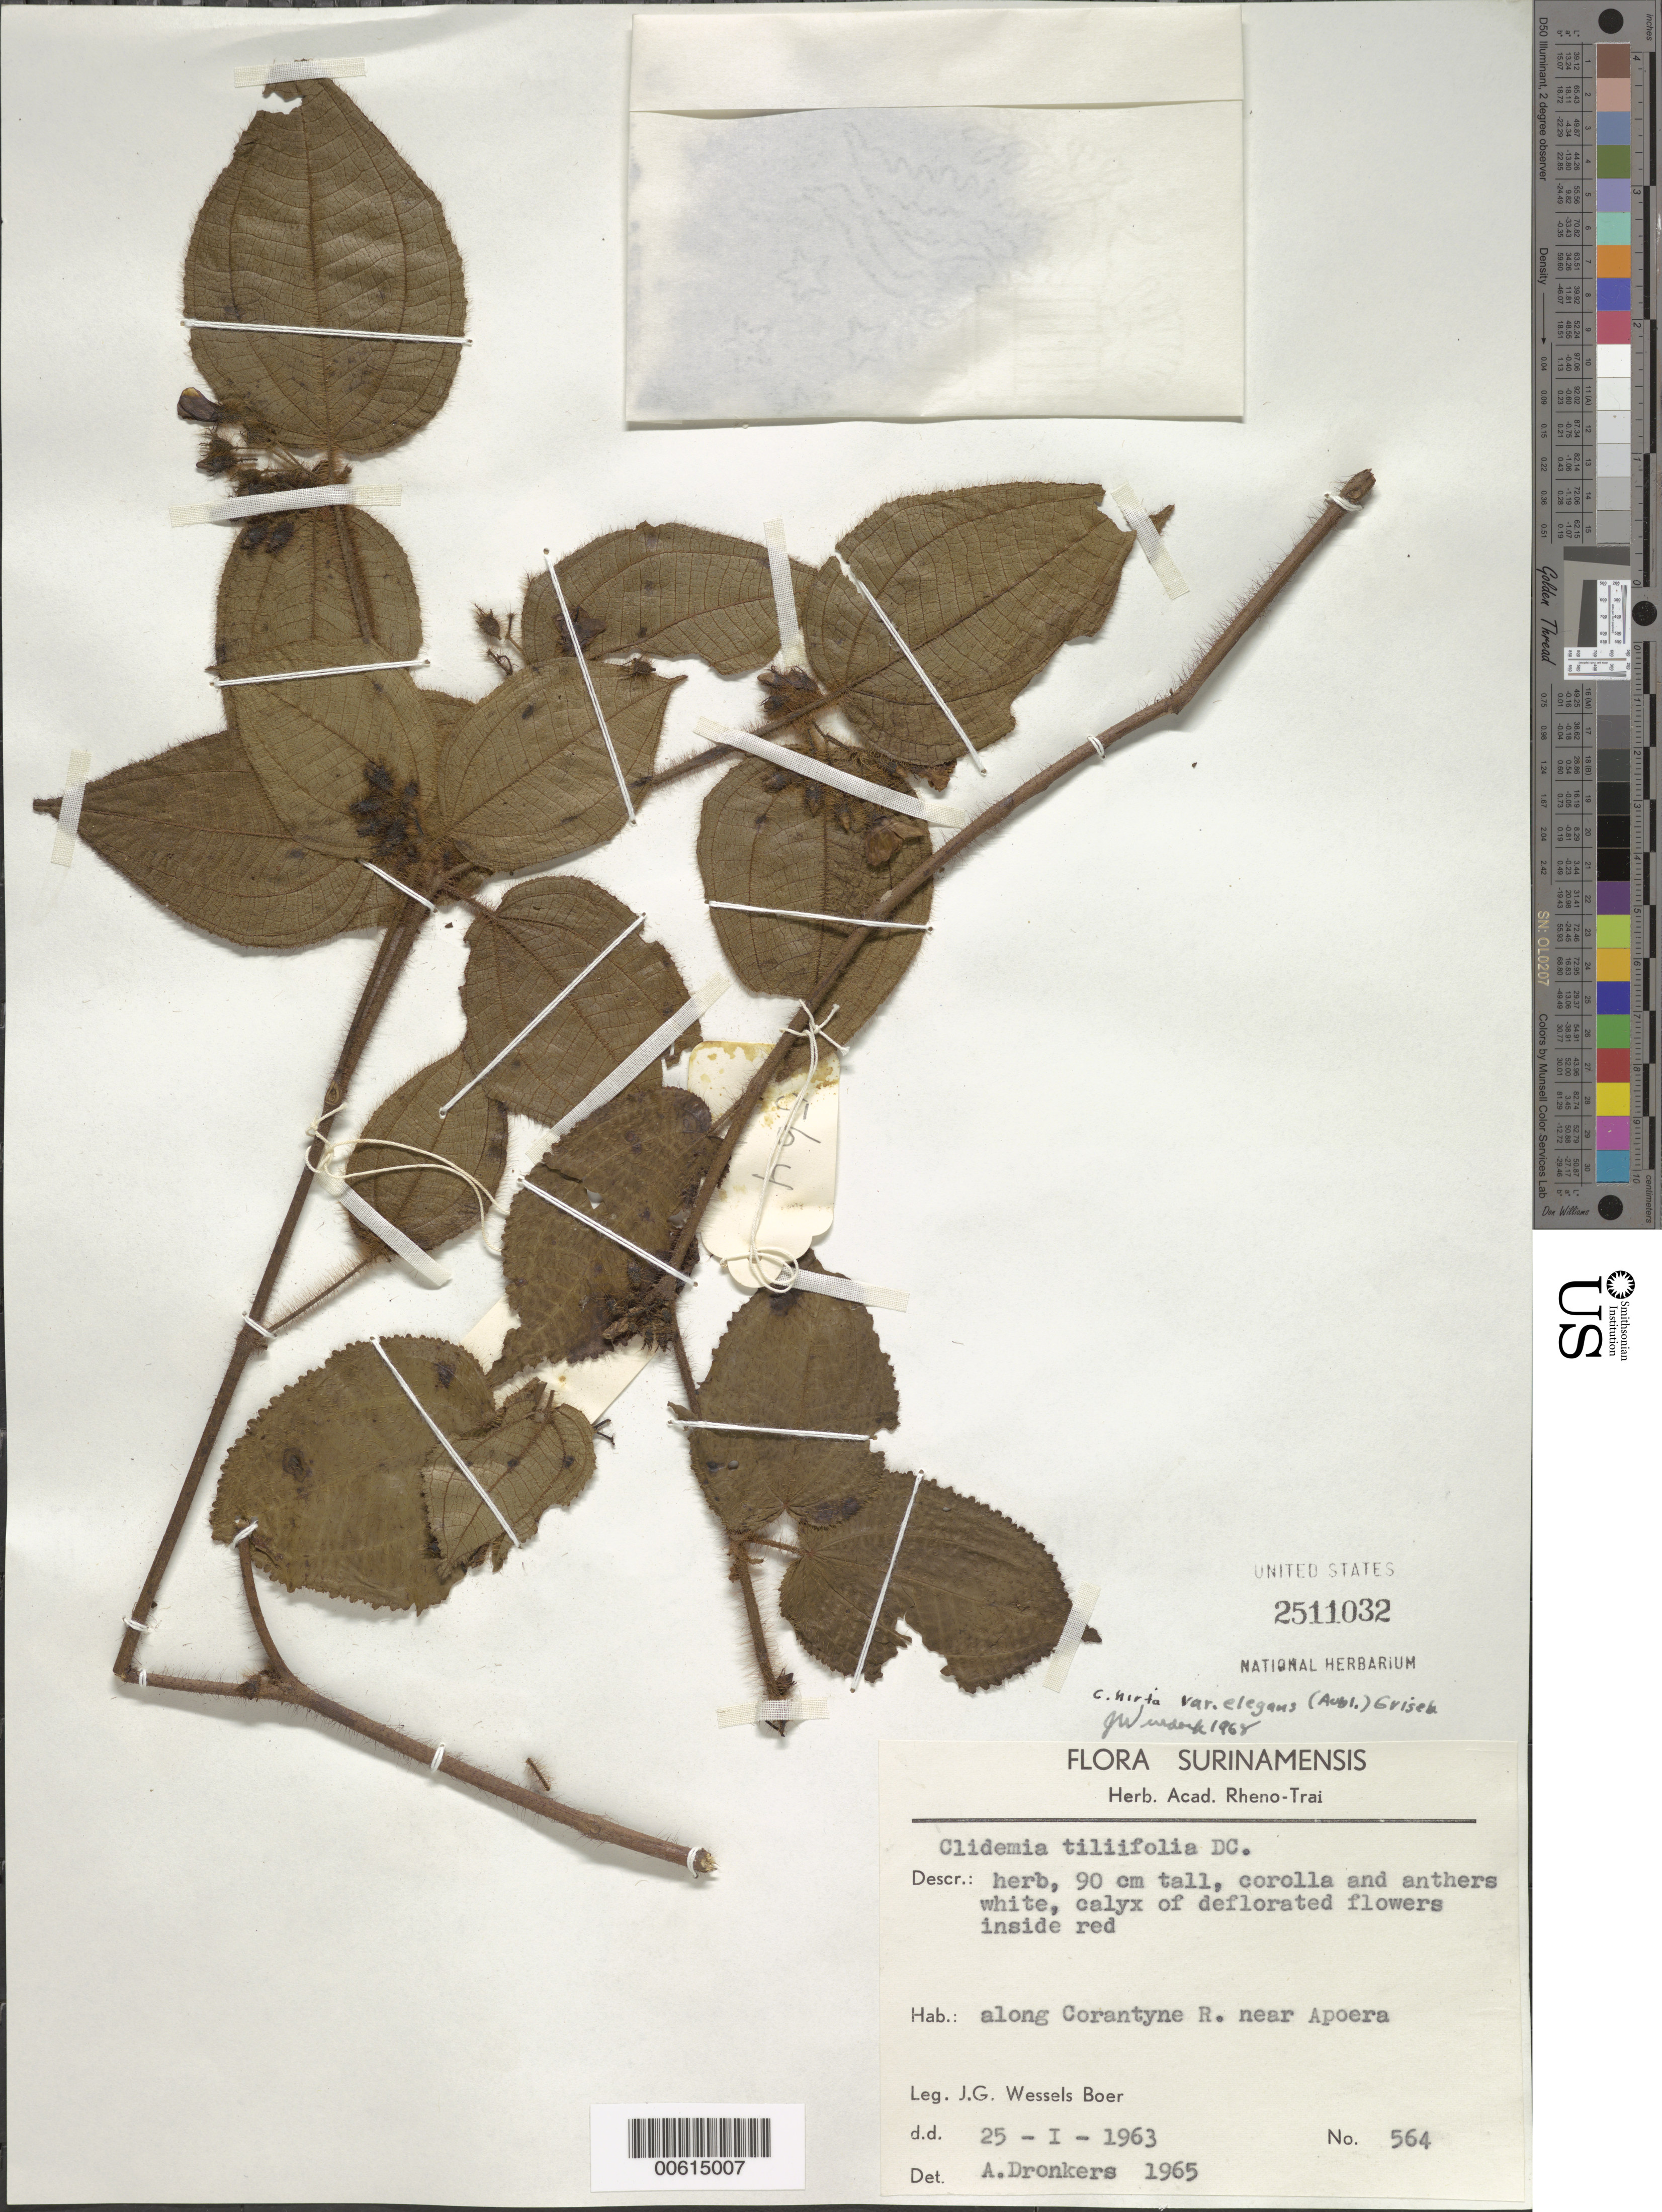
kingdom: Plantae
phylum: Tracheophyta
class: Magnoliopsida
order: Myrtales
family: Melastomataceae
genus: Clidemia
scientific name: Clidemia hirta var. elegans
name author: (Aubl.) Griseb.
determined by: Wurdack, John J., (US), US (UNITED STATES)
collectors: J. G. Wessels Boer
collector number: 564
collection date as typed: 25-Jan-63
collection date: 1963-01-25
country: Suriname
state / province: Nickerie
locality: Courantyne R., near Apoera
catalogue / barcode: US 2511032